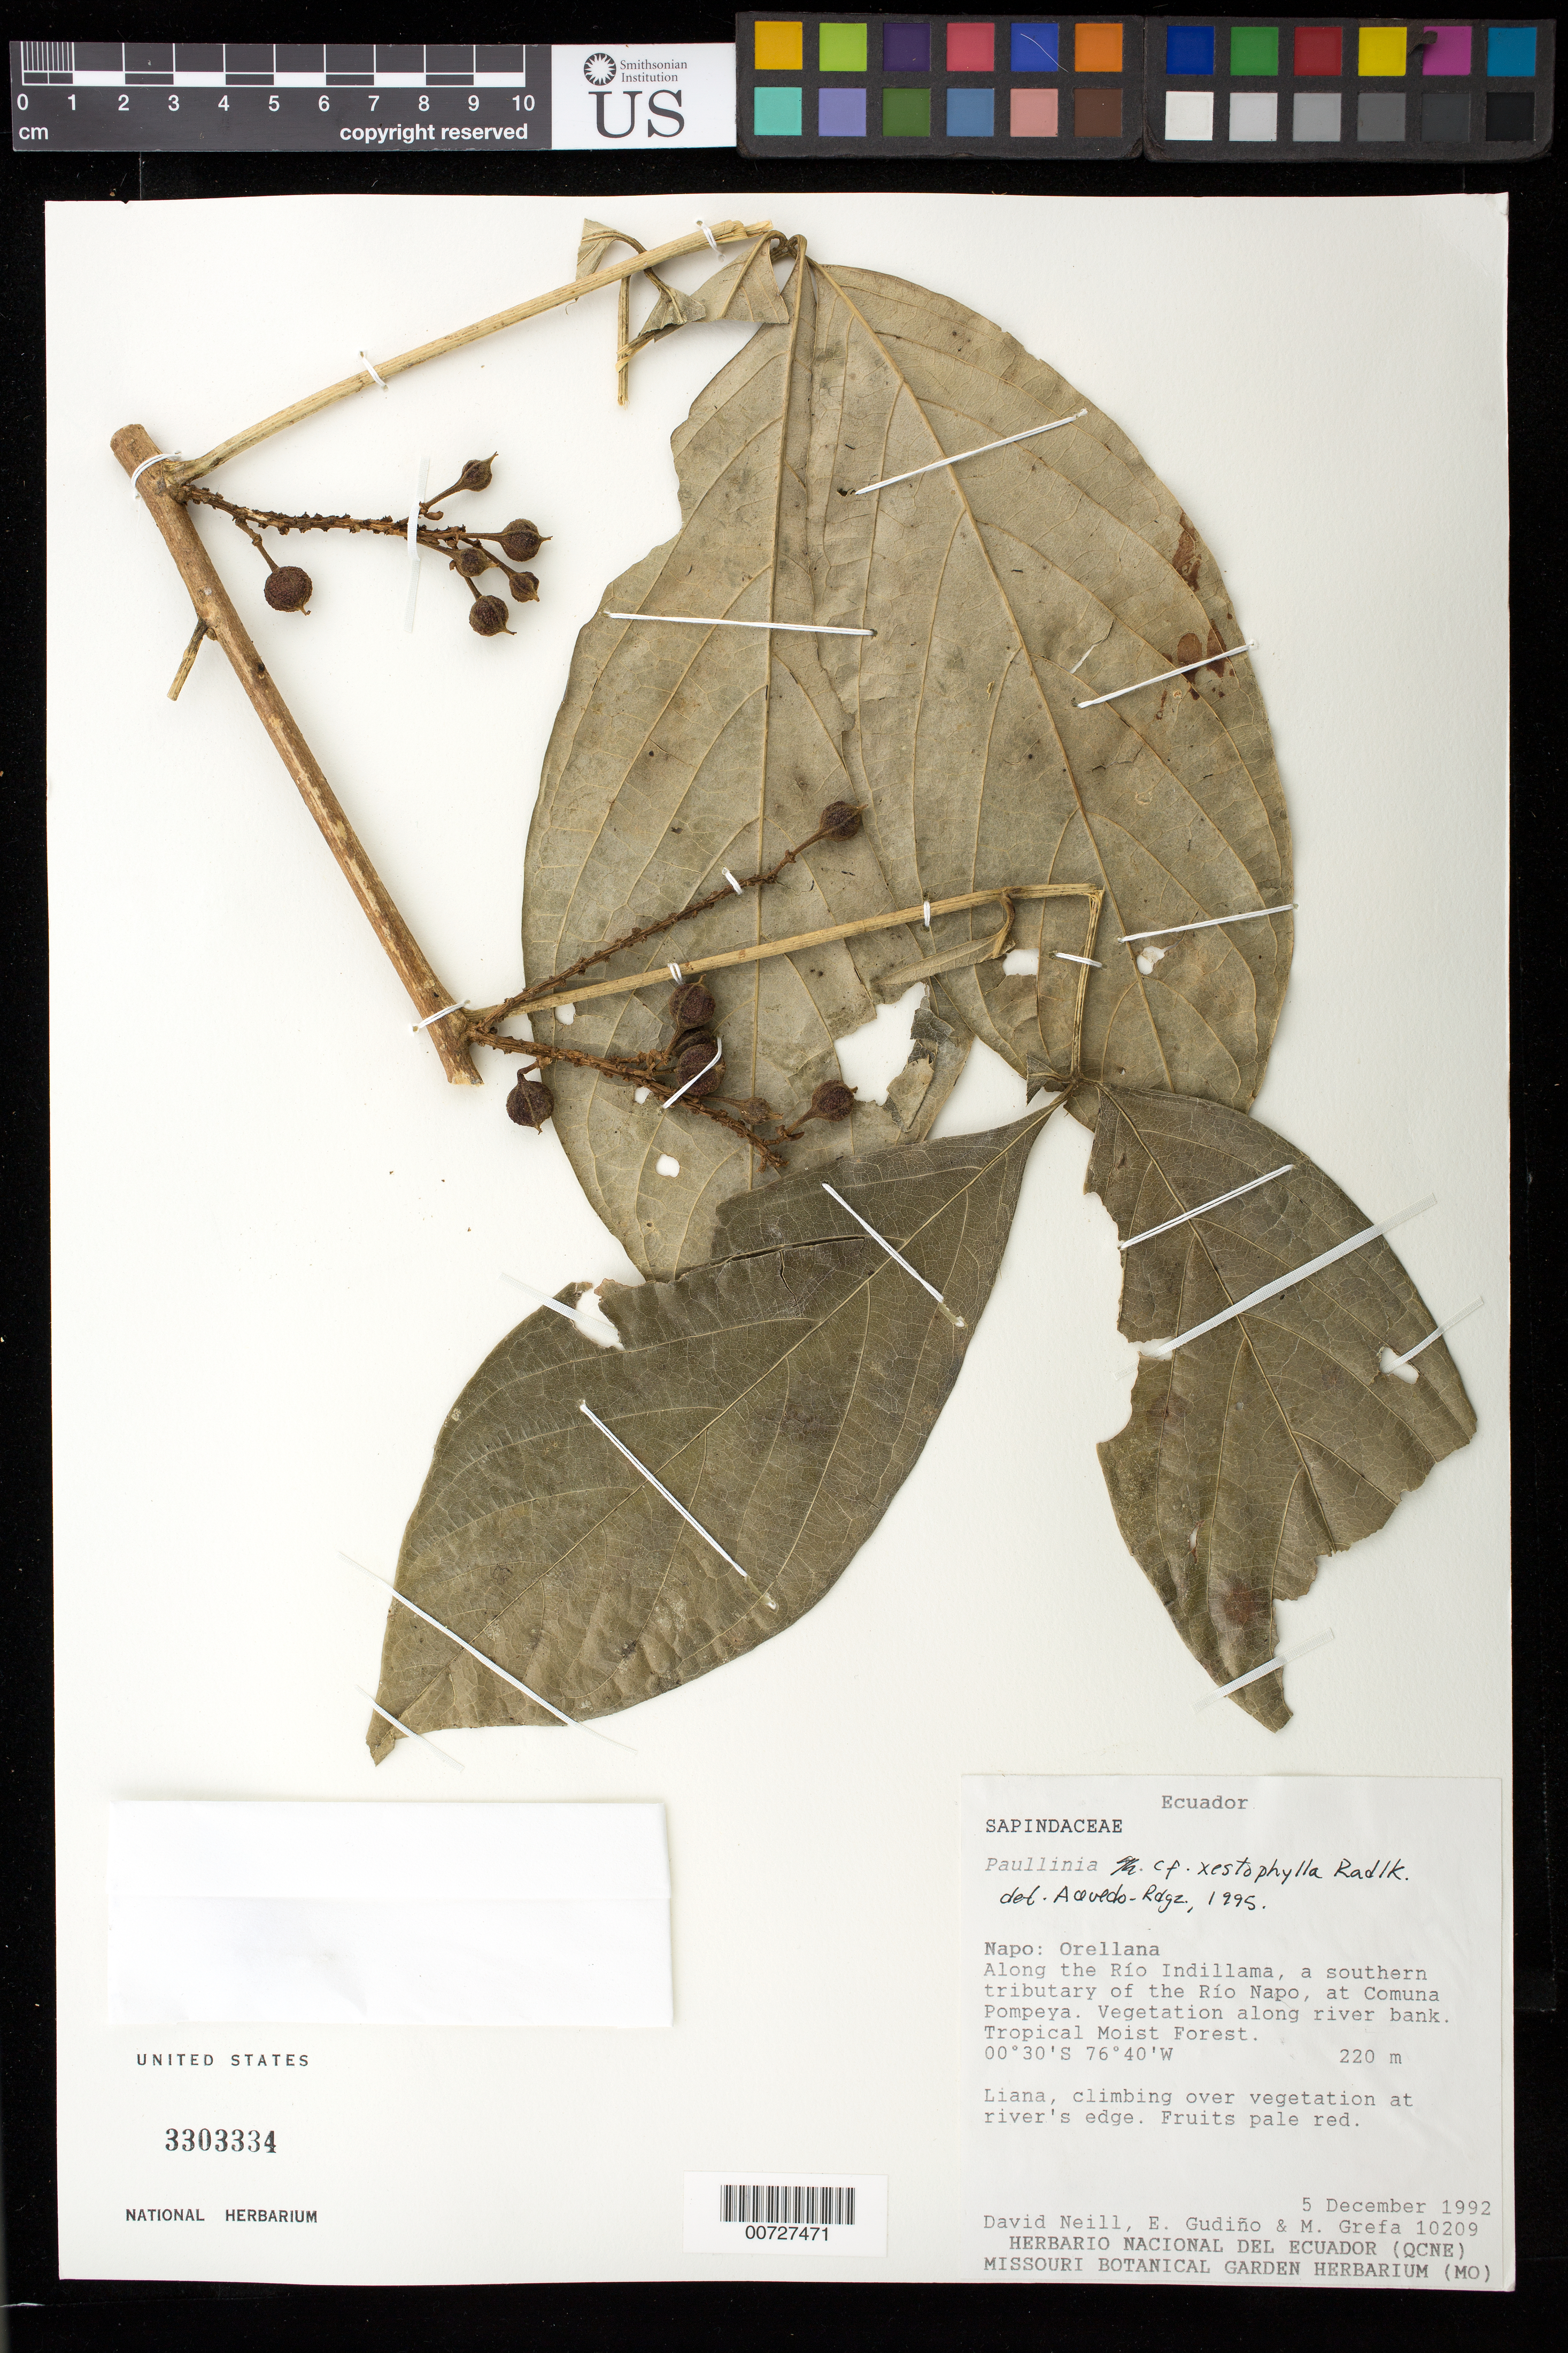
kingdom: Plantae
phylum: Tracheophyta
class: Magnoliopsida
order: Sapindales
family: Sapindaceae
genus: Paullinia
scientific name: Paullinia xestophylla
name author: Radlk.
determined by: Acevedo-Rodríguez, P., (BOT), Smithsonian Institution - National Museum of Natural History (UNITED STATES)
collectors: D. A. Neill, E. Gudiño & M. Grefa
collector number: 10209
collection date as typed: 05 Dec 1992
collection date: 1992-12-05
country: Ecuador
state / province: Napo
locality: Orellana, along the Rio Indillama, a southern tributary of the Rio Napo, at Comuna Pompeya.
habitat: Vegetation along river bank. Tropical moist forest.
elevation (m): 220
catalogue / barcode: US 3303334